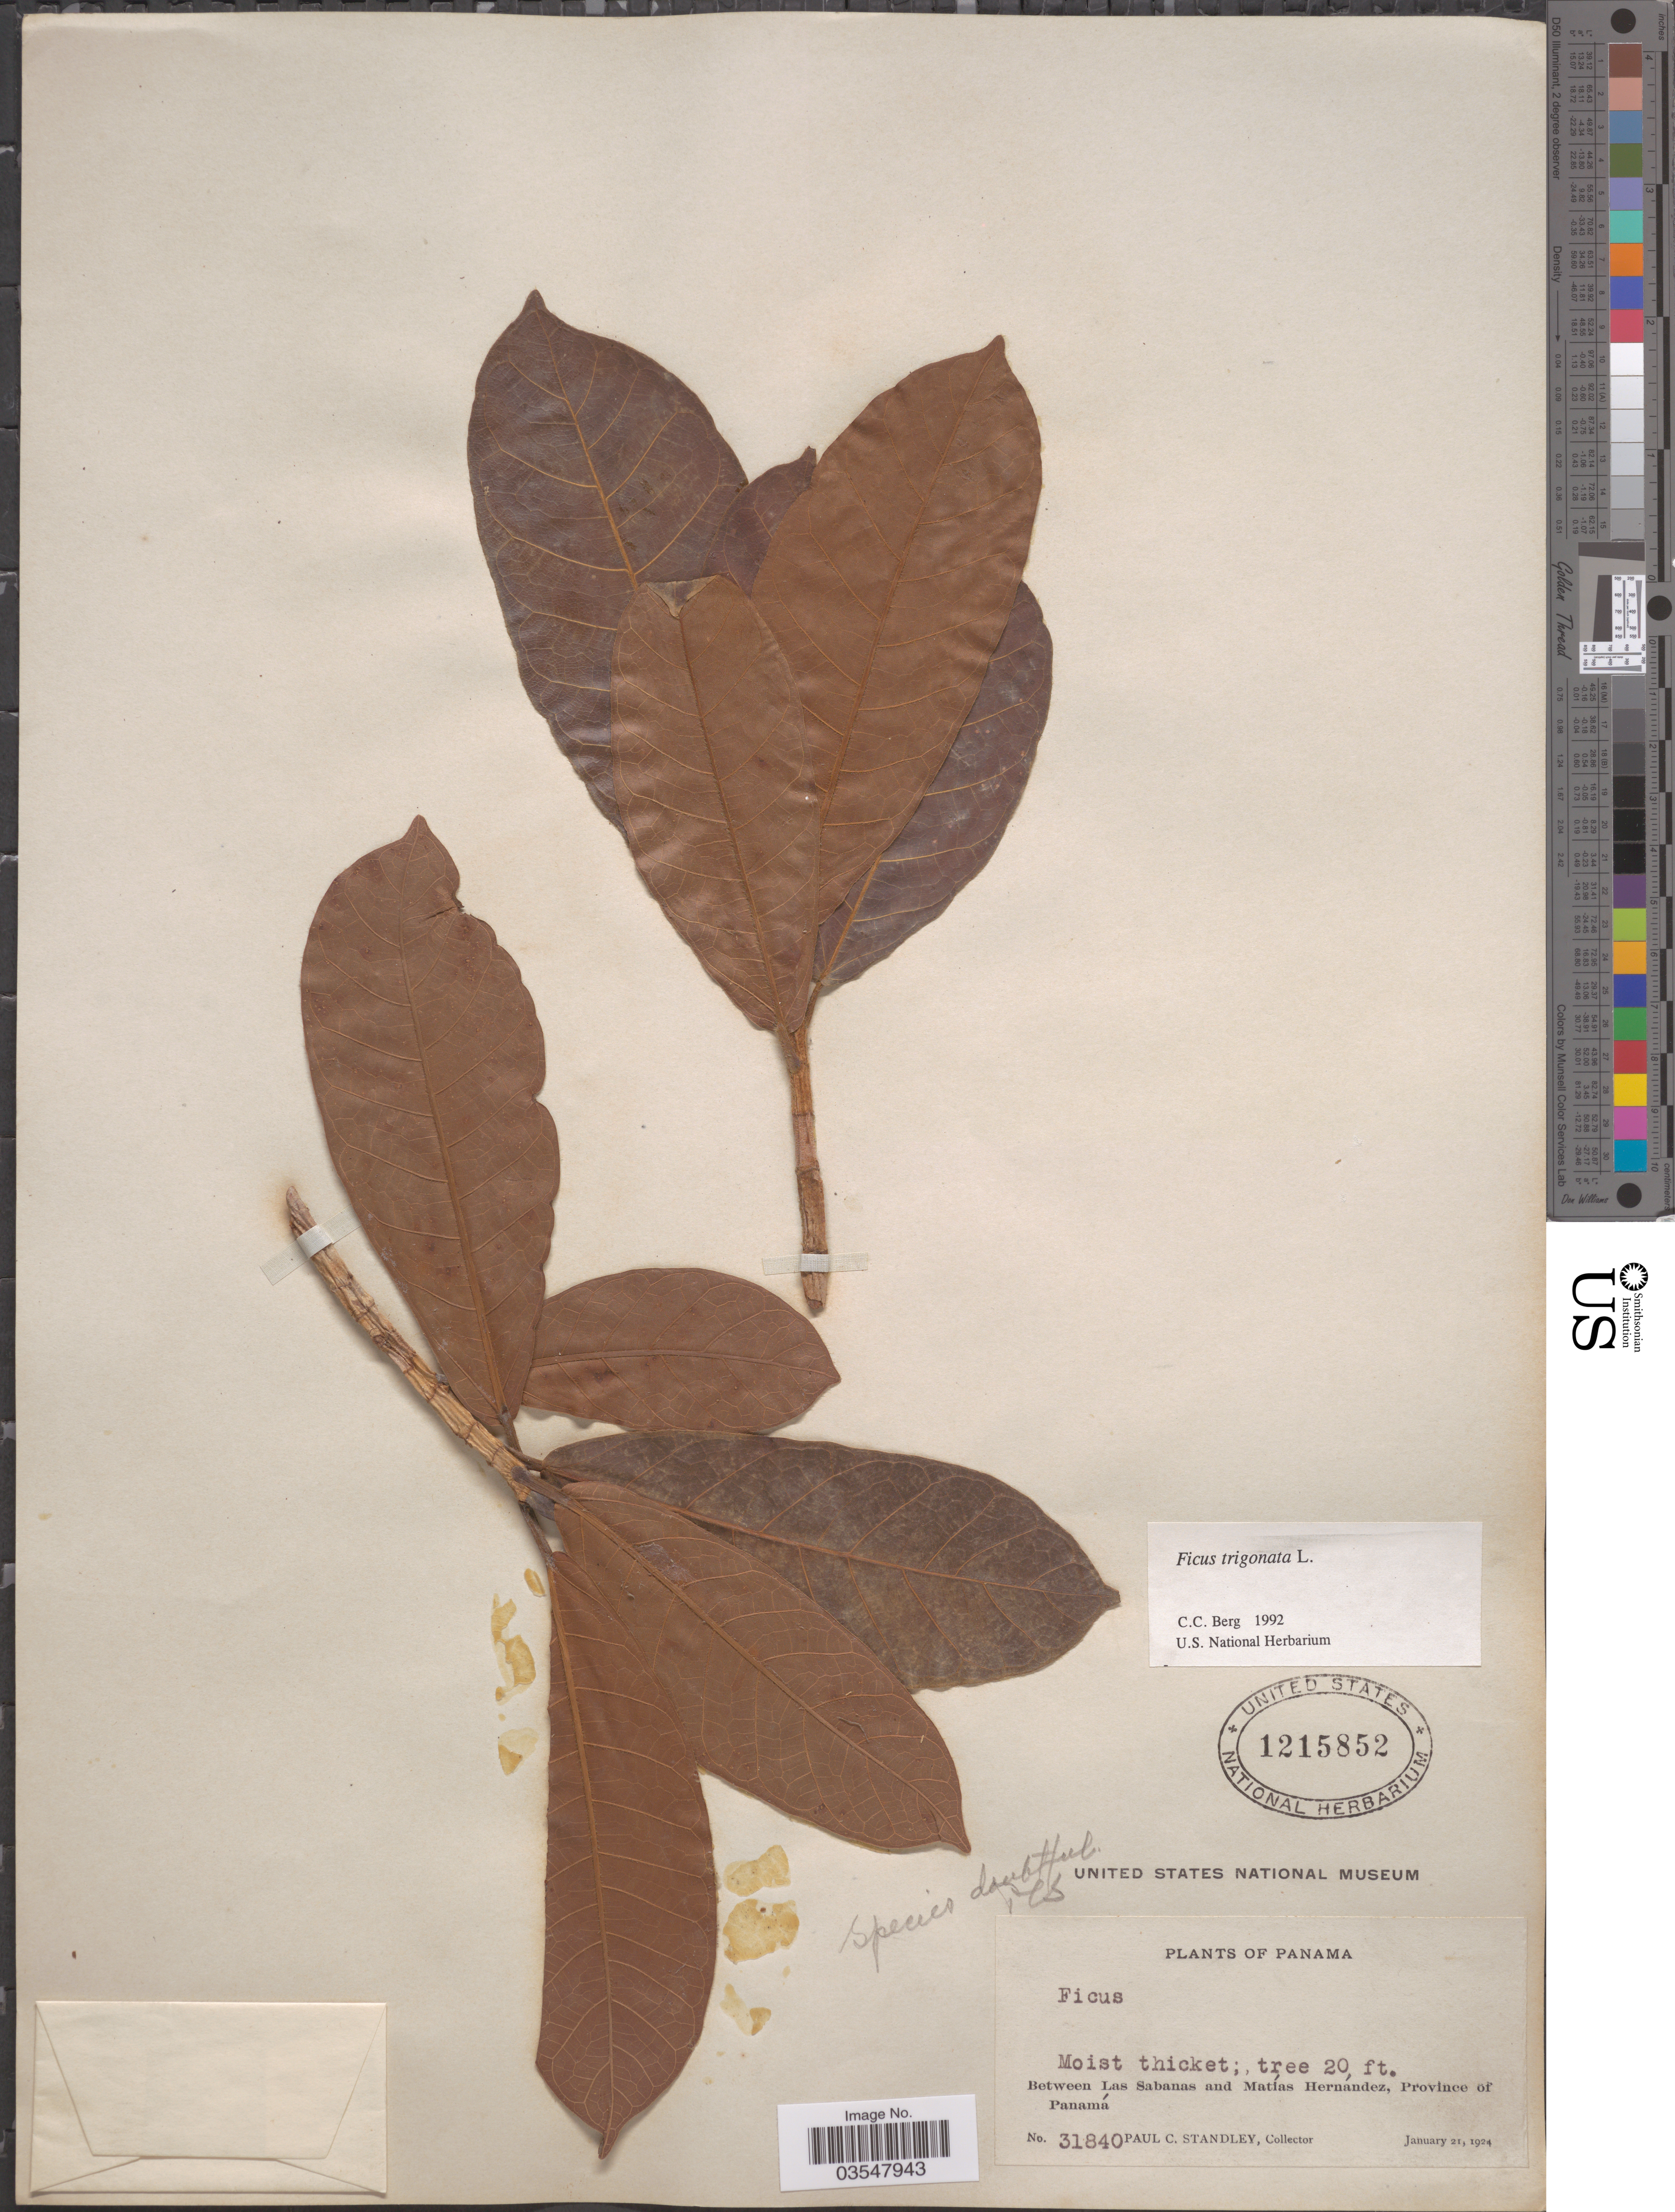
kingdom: Plantae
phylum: Tracheophyta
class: Magnoliopsida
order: Rosales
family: Moraceae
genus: Ficus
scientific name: Ficus trigonata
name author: L.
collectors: P. C. Standley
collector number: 31840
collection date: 1924-01-21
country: Panama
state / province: Panamá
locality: Between Las Sabanas and Matías Hernandez.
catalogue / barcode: US 1215852